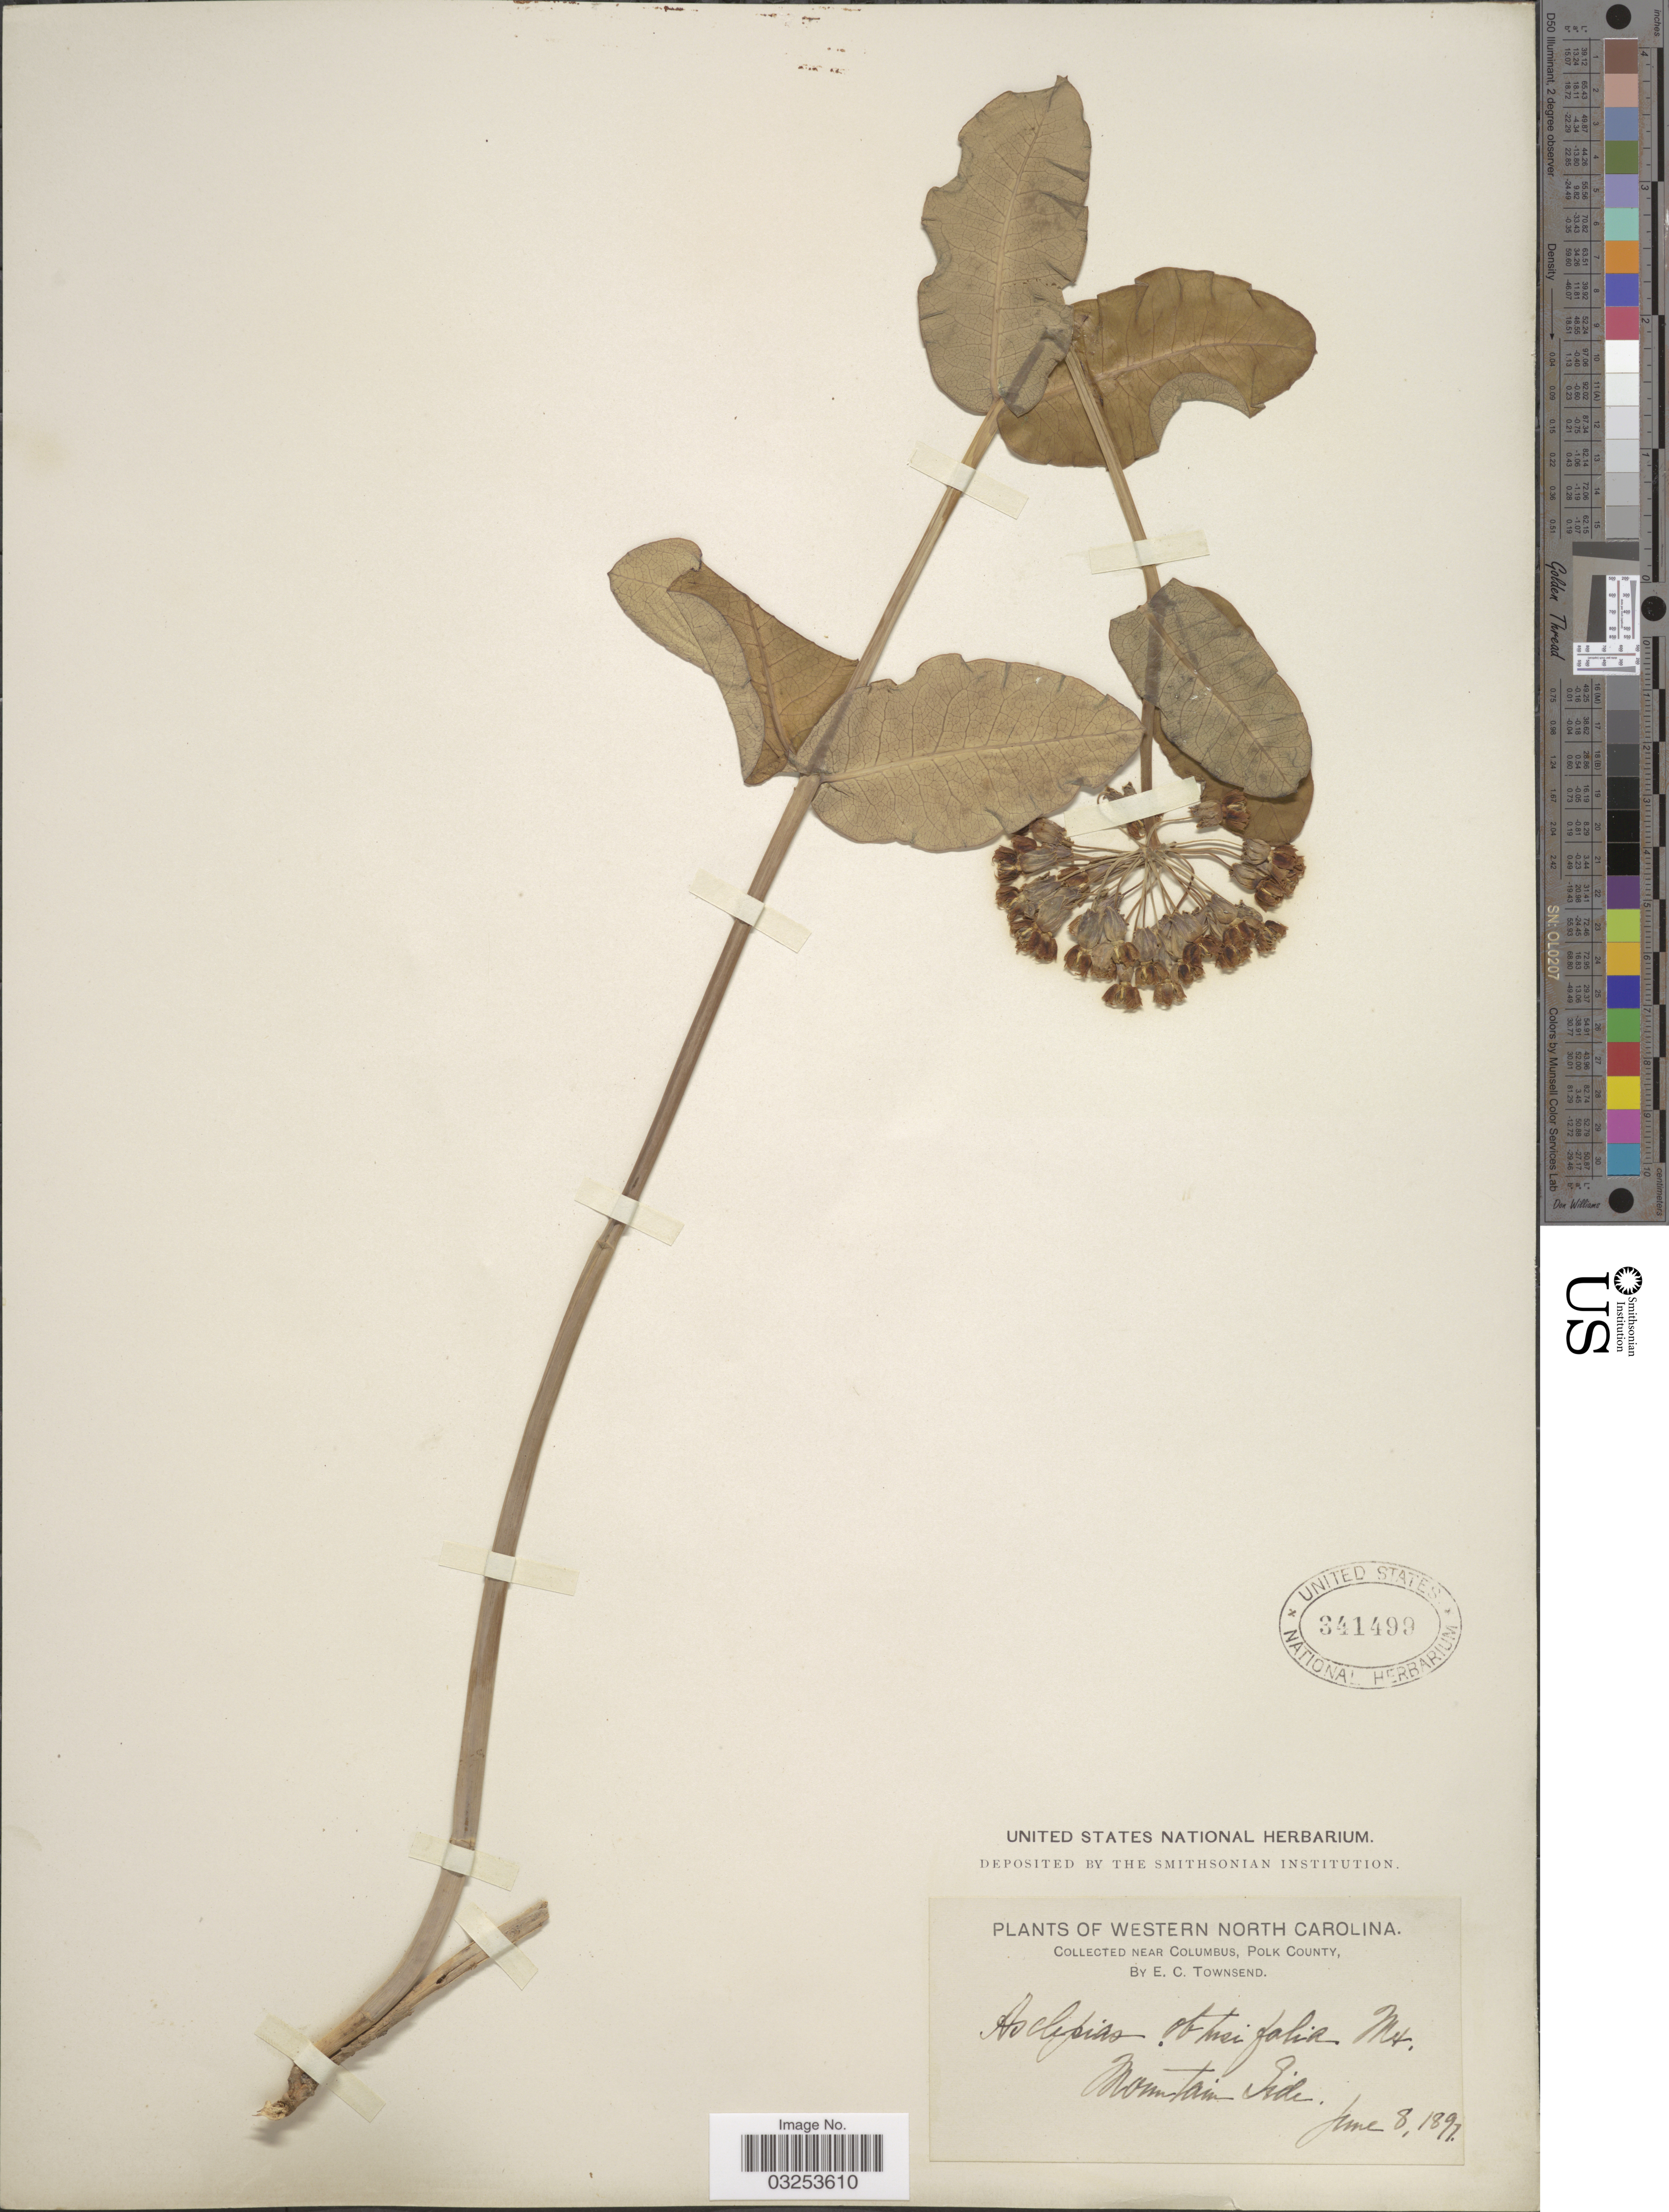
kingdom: Plantae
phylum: Tracheophyta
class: Magnoliopsida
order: Gentianales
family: Apocynaceae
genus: Asclepias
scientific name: Asclepias amplexicaulis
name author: J. Small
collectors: E. C. Townsend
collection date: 1897-06-08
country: United States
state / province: North Carolina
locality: Western North Carolina. Near Columbus, Polk County. Mountain Side.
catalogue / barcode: US 341499